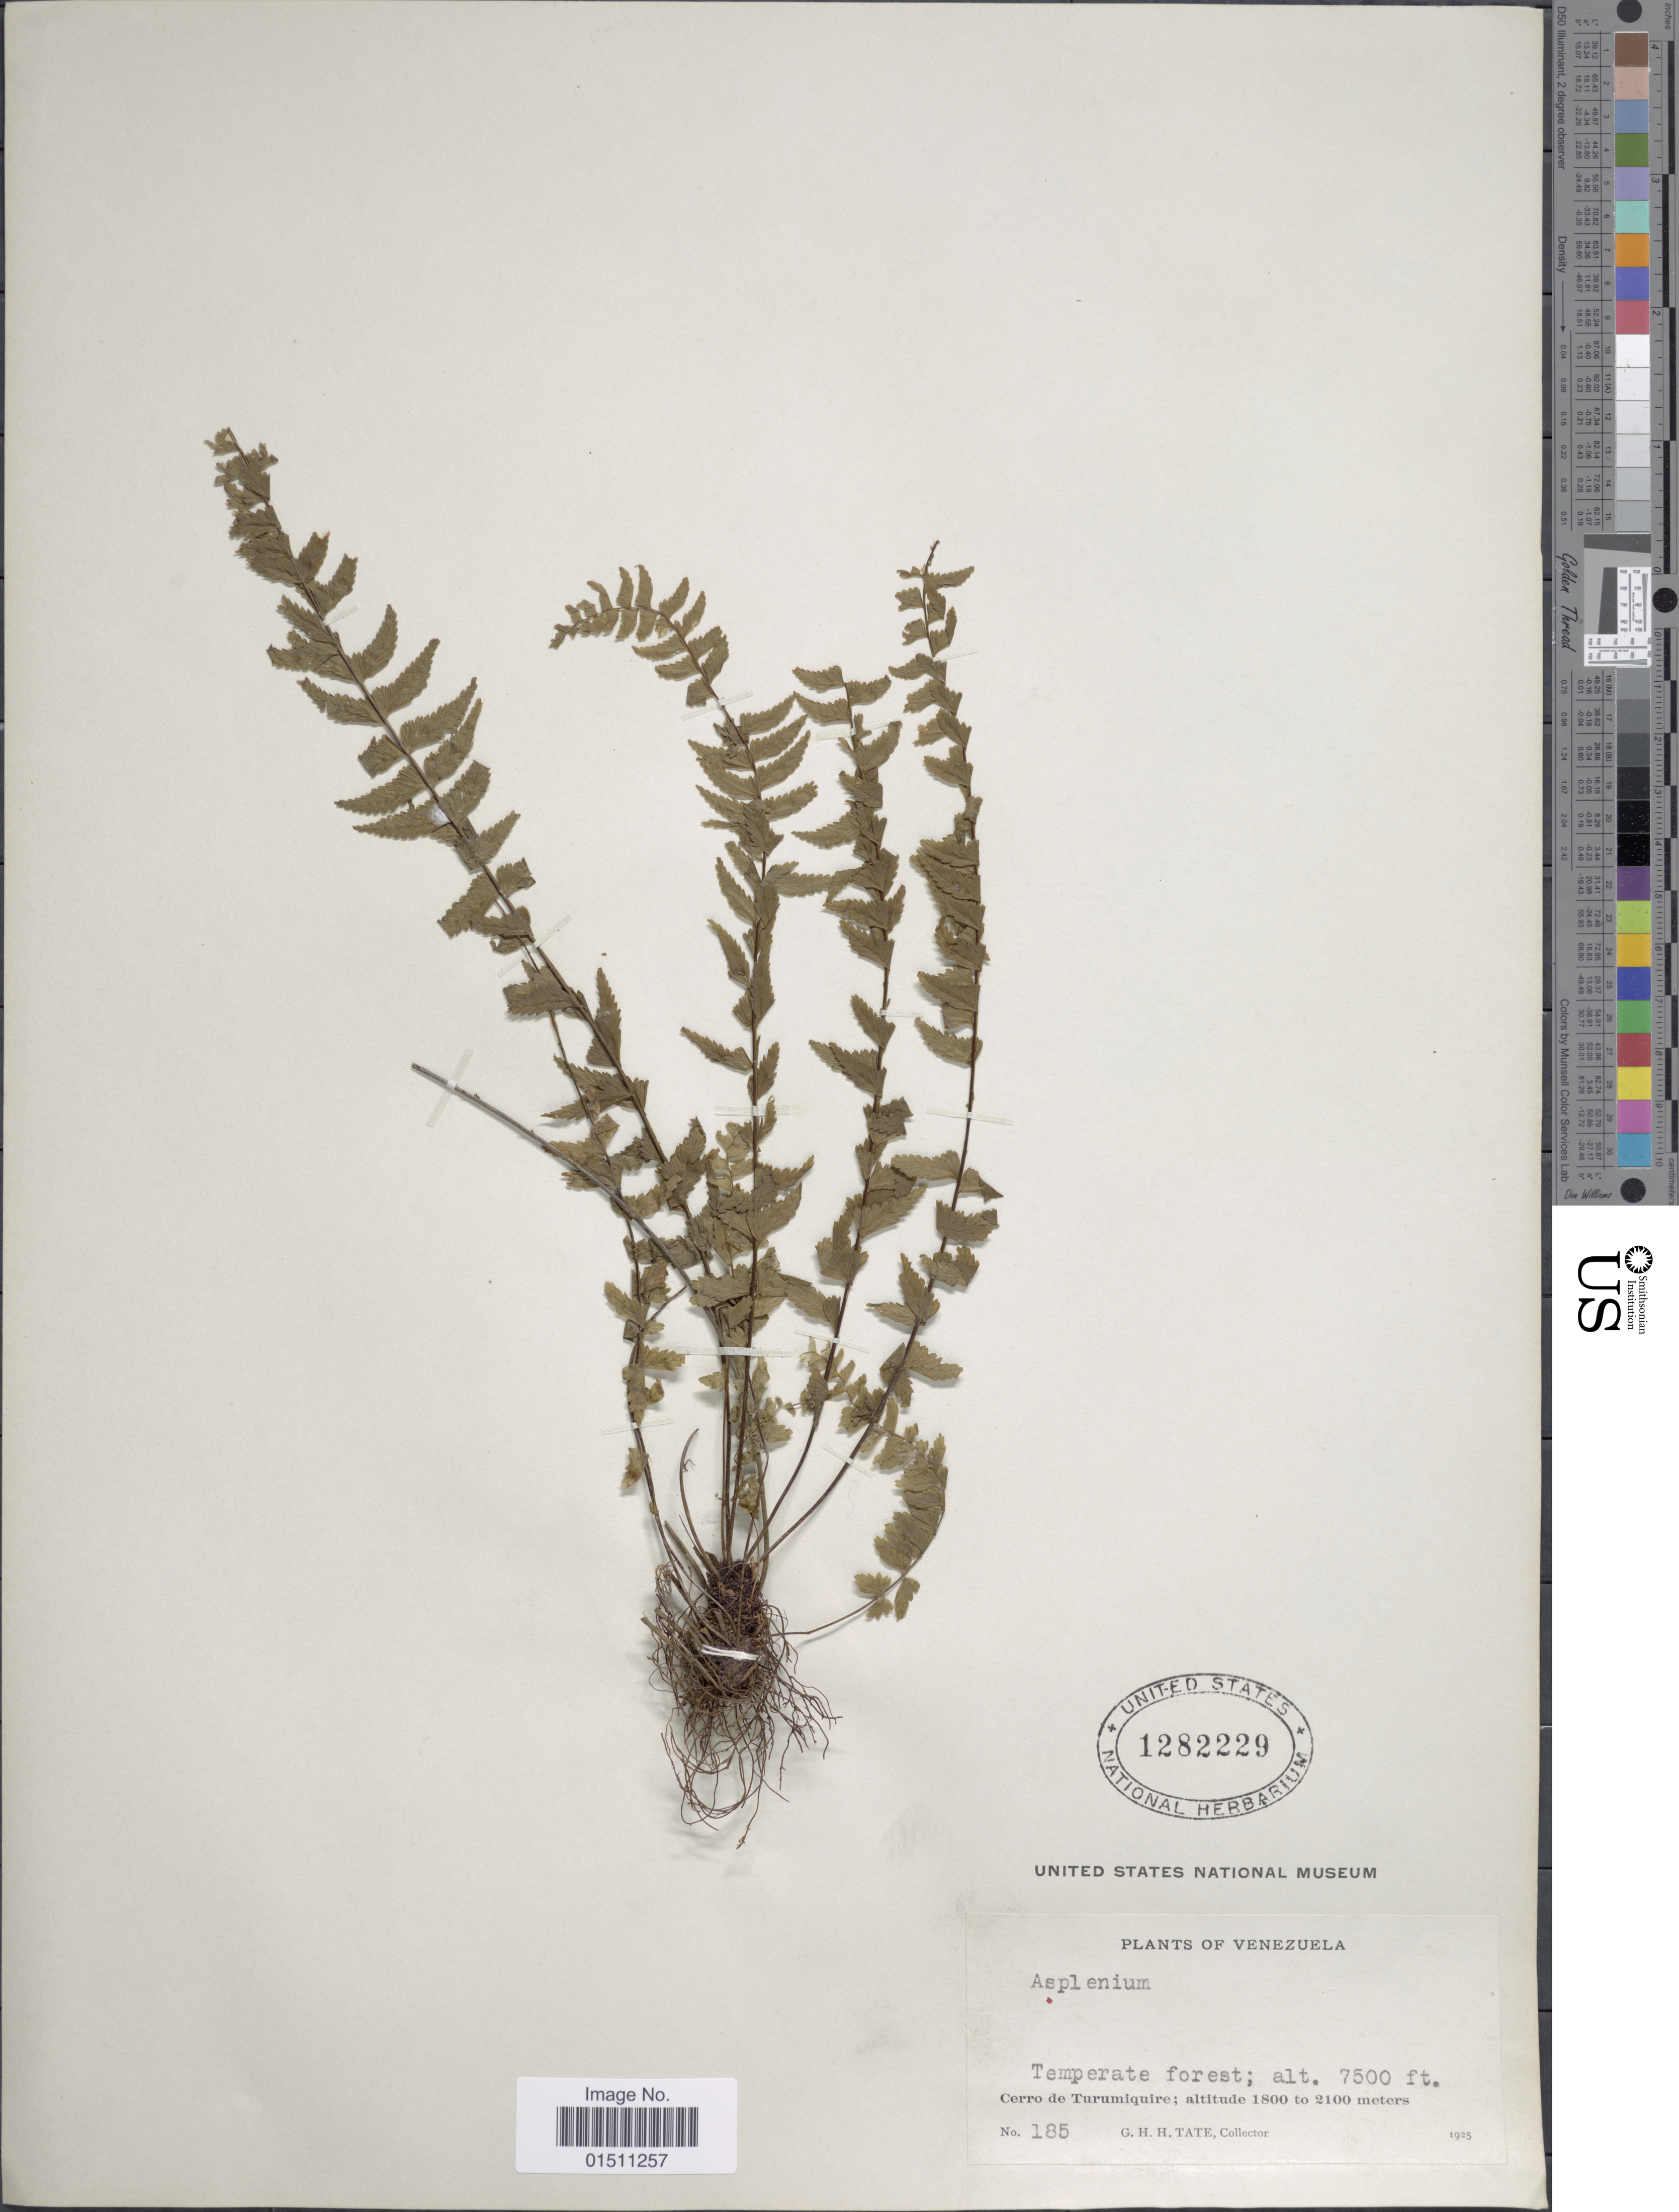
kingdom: Plantae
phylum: Tracheophyta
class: Polypodiopsida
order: Polypodiales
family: Aspleniaceae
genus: Asplenium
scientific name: Asplenium harpeodes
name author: Kunze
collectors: G. H. H.Tate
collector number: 185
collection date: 1925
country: Venezuela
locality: Venezuela, Cerro de Turumiquire.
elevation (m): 2286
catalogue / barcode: US 1282229